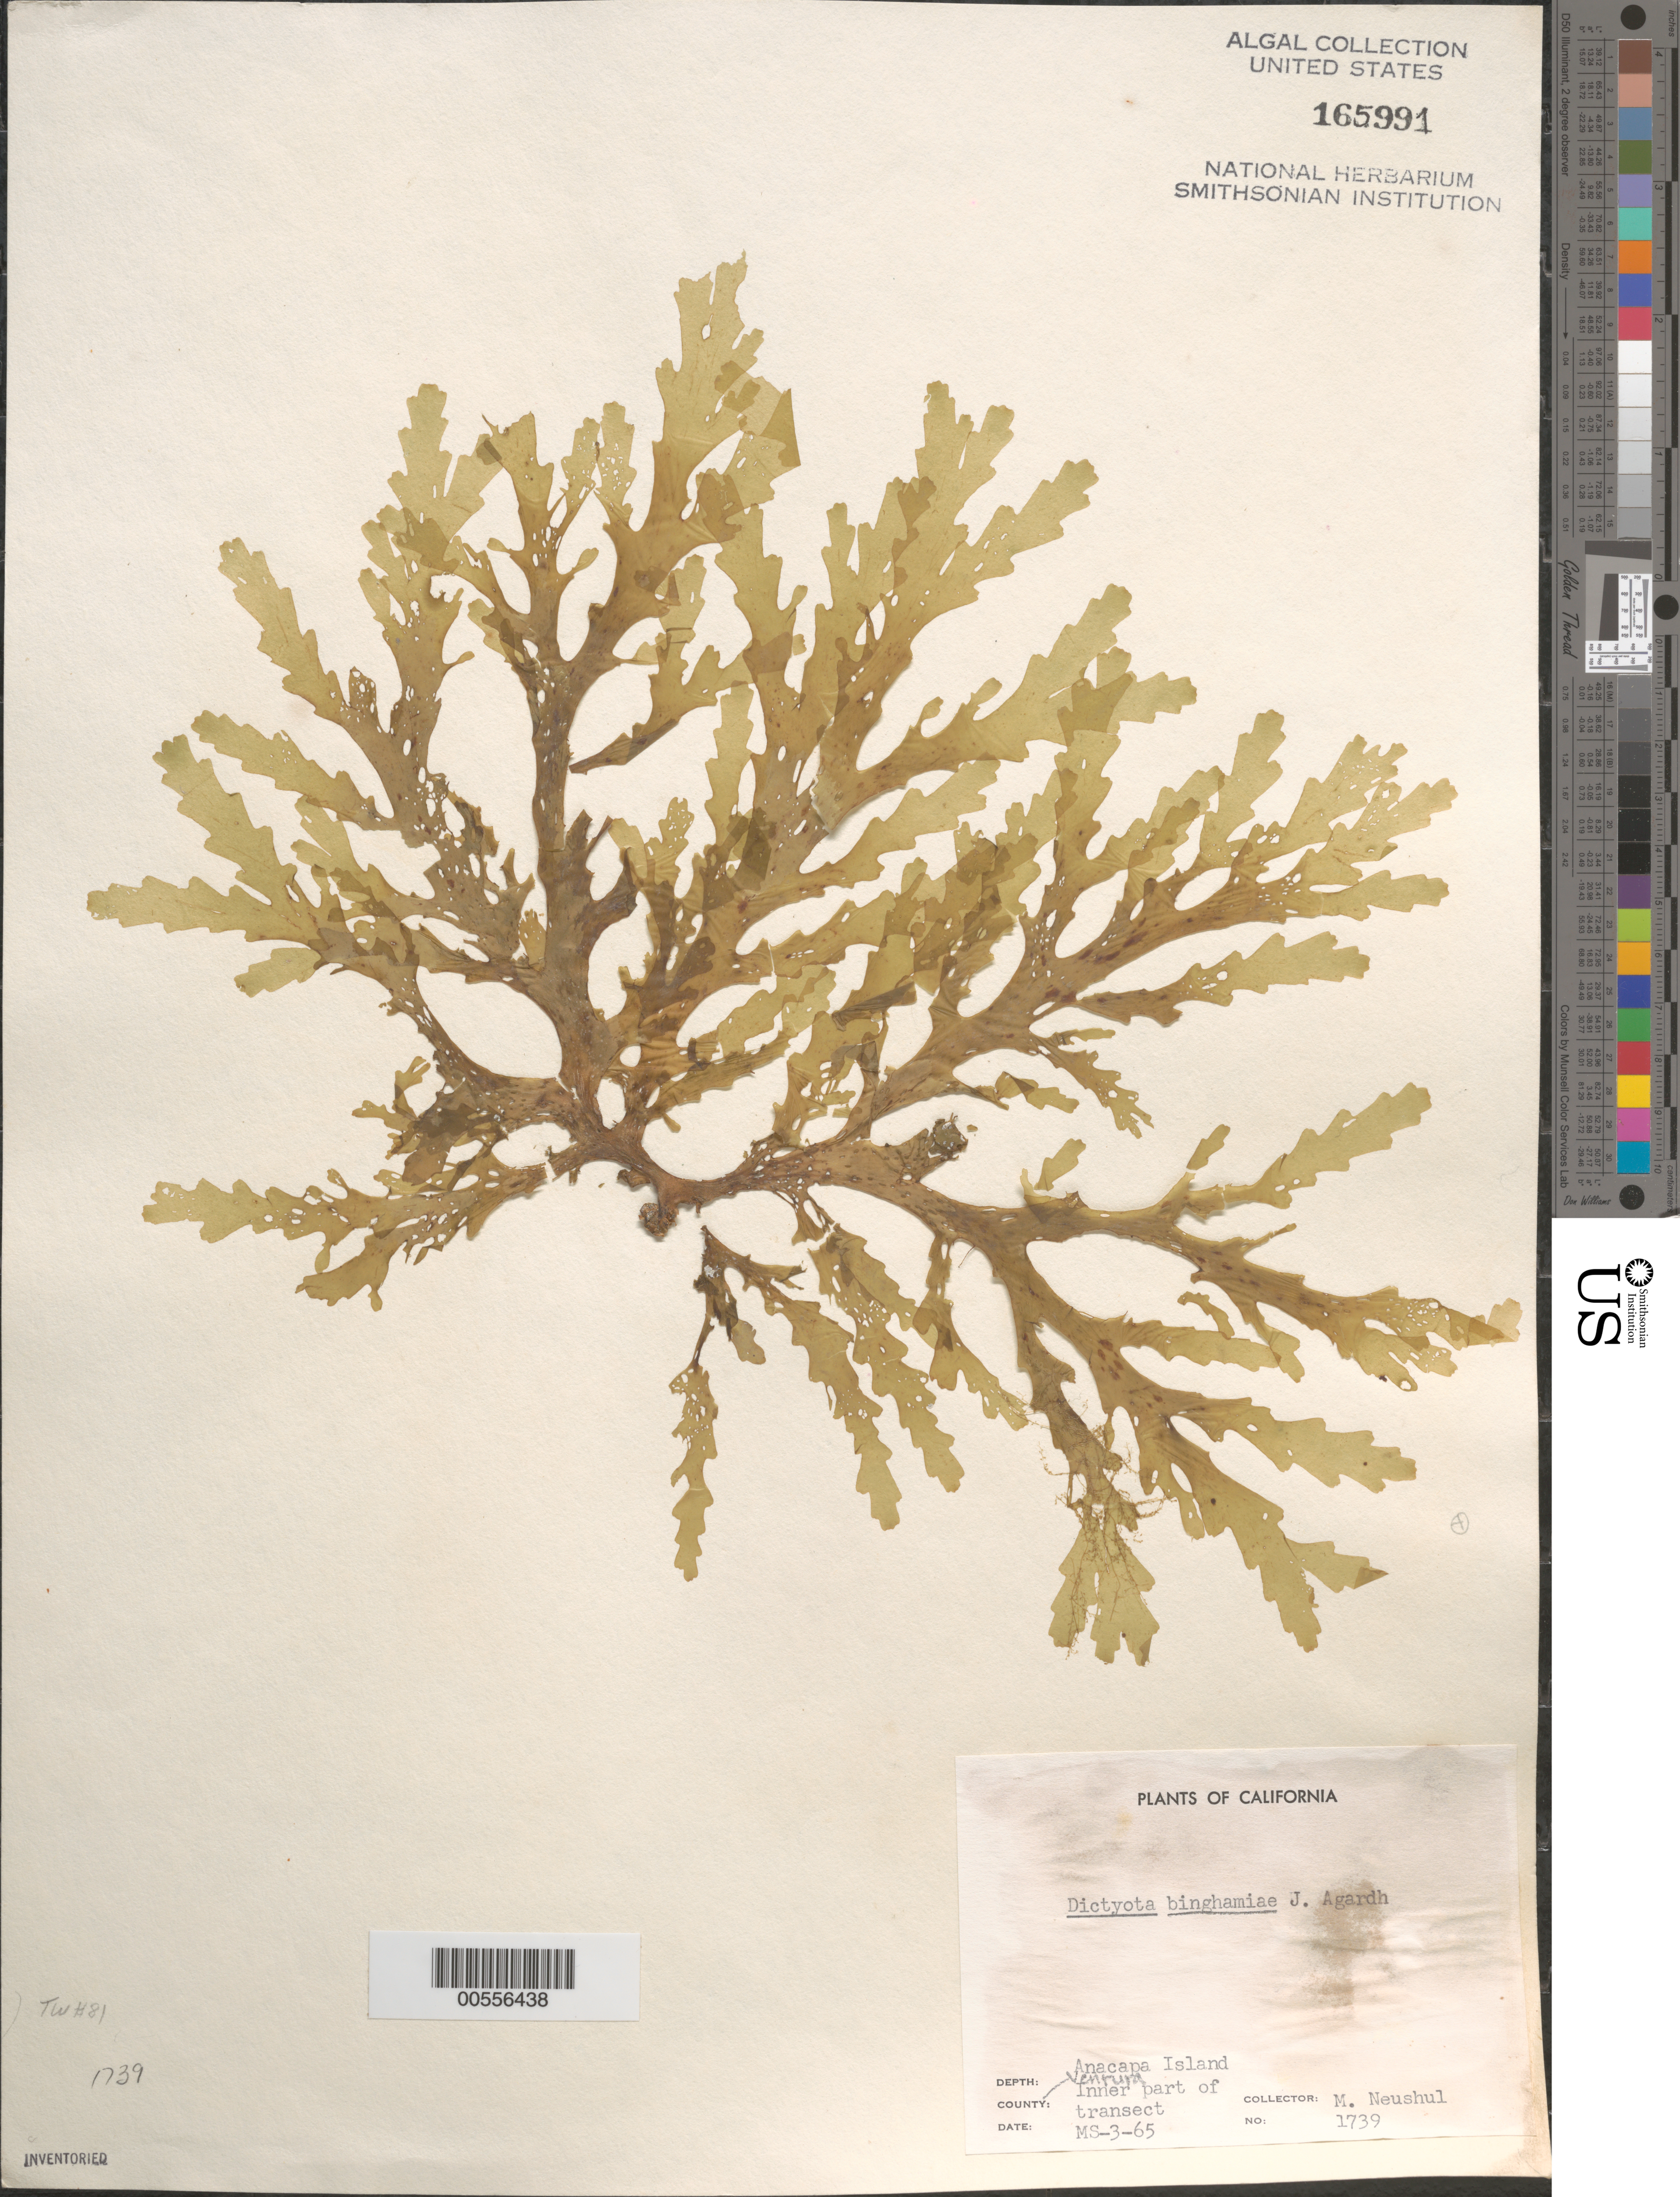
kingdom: Chromista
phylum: Ochrophyta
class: Phaeophyceae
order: Dictyotales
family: Dictyotaceae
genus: Dictyota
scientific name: Dictyota binghamiae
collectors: R. Hegeman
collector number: Neushul 1739 & MS-3-65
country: United States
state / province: California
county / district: Ventura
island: Anacapa Island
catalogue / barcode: US 165991